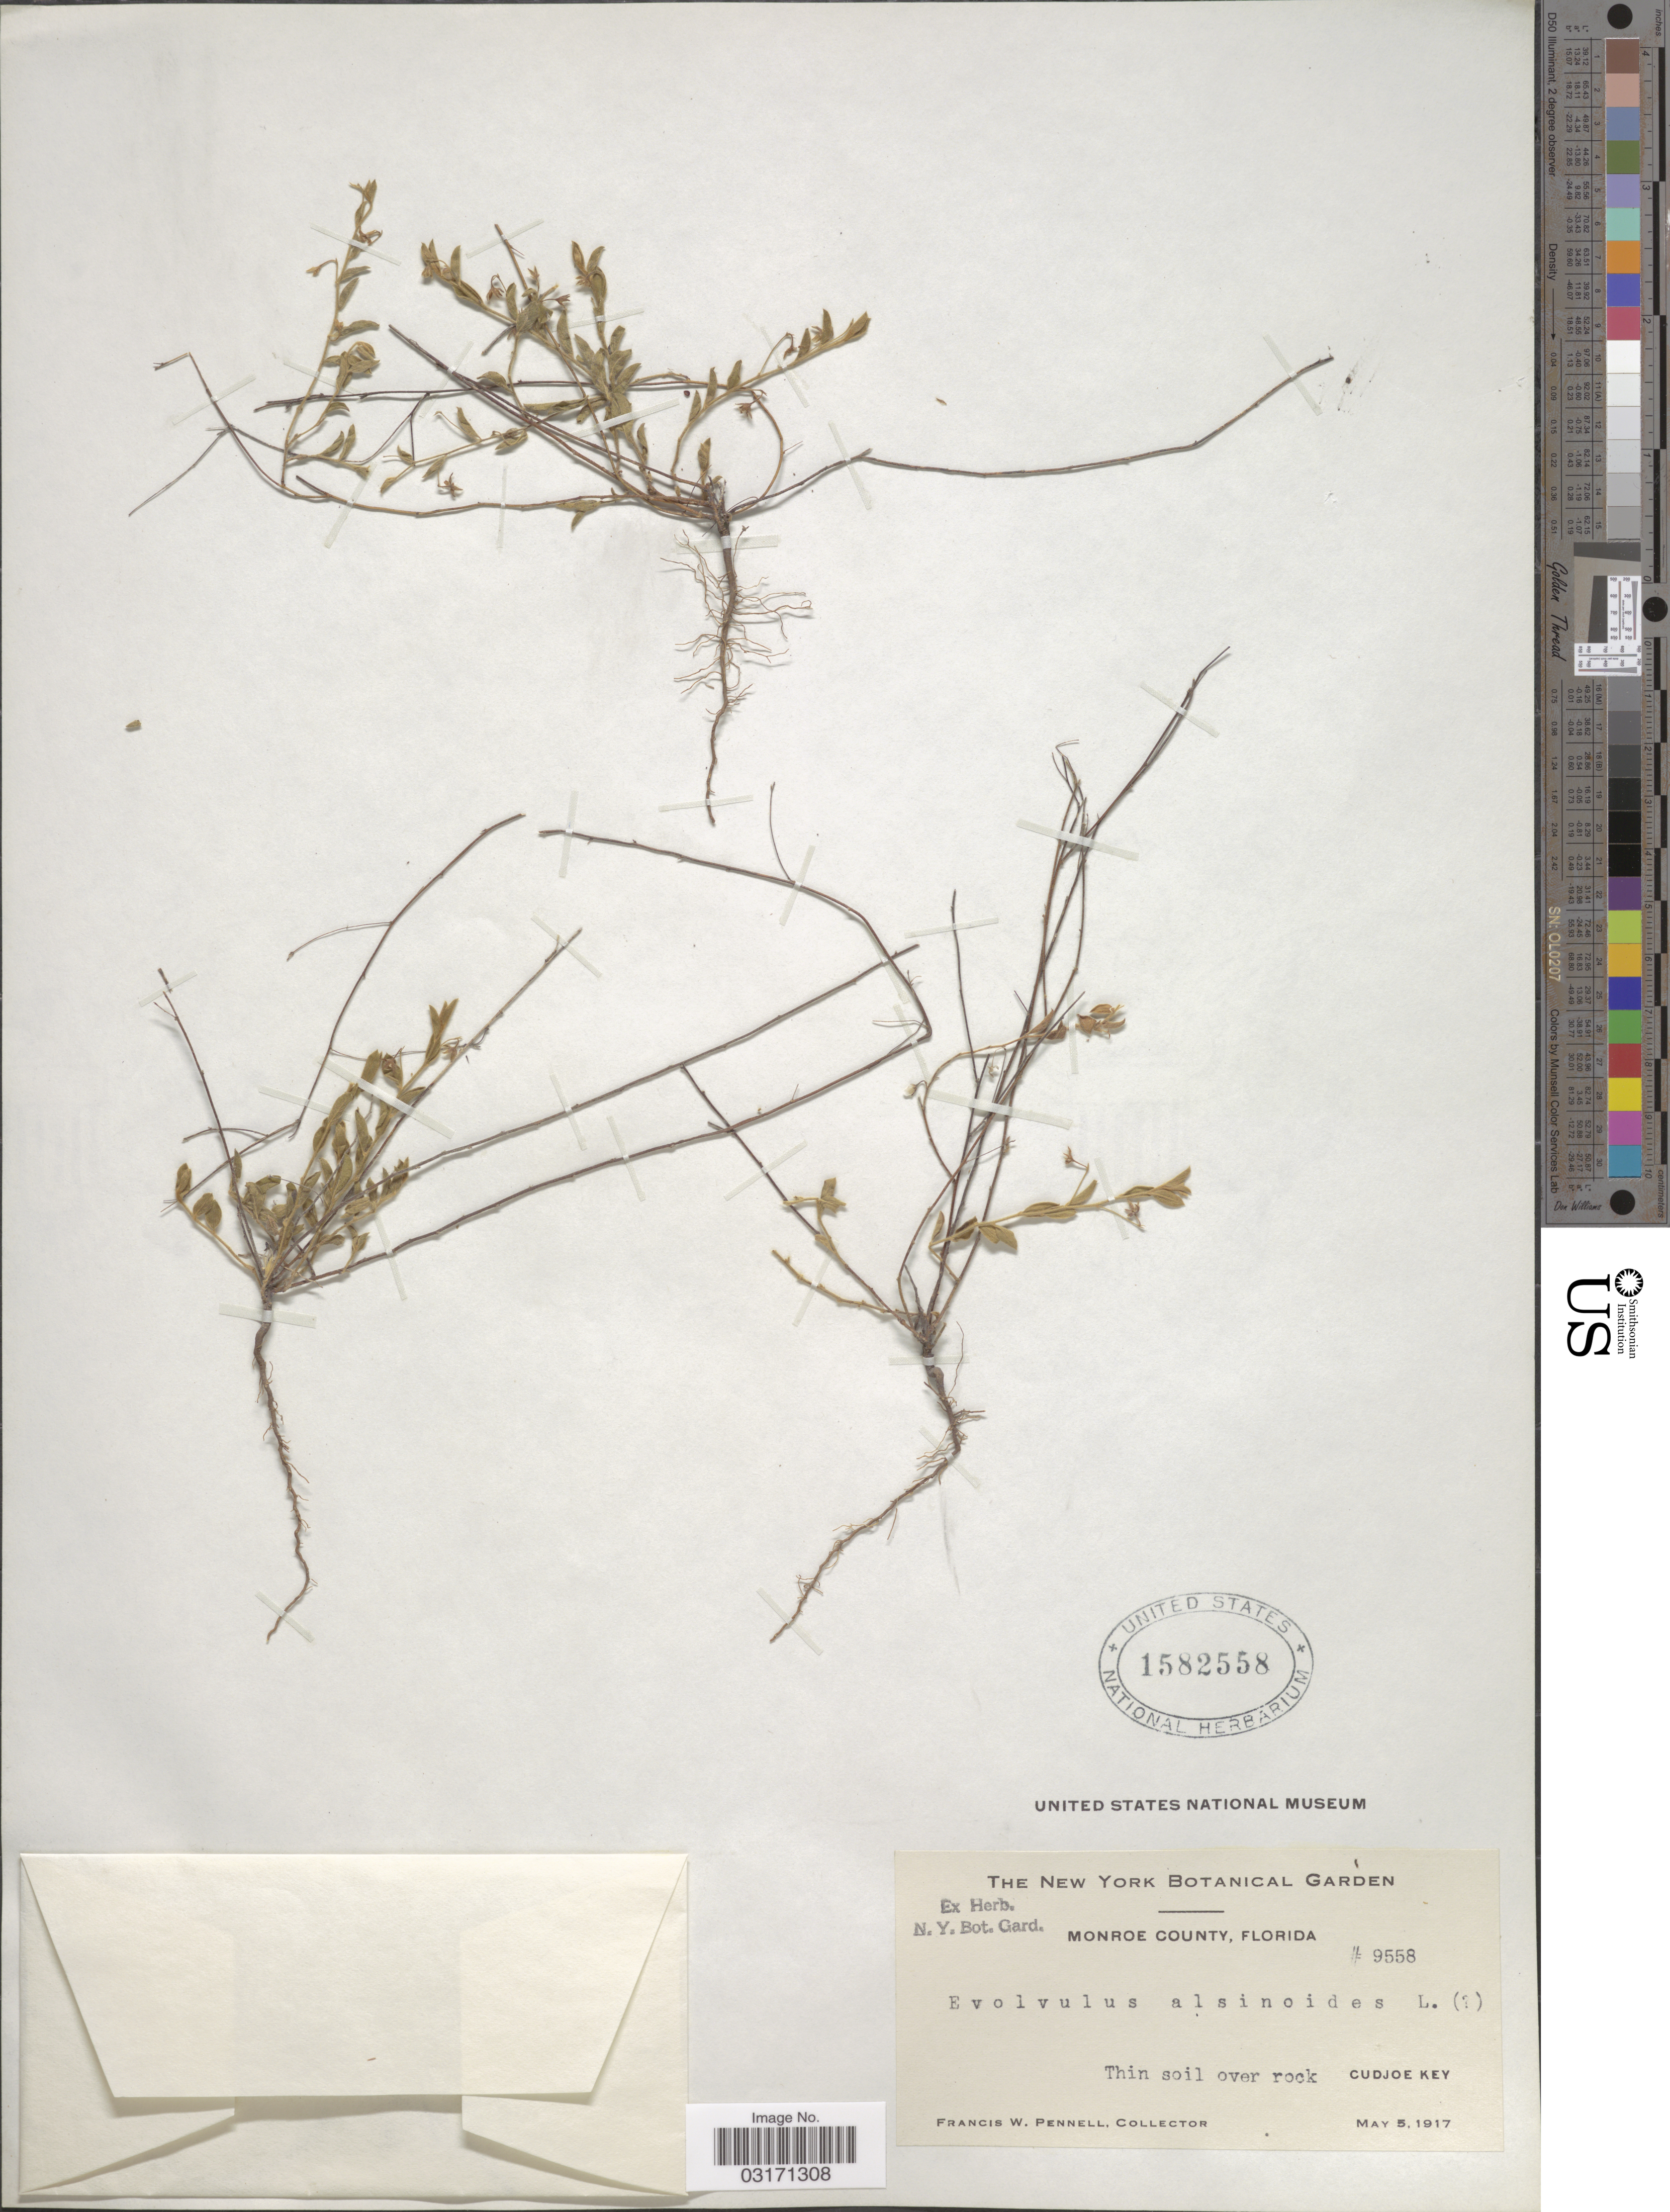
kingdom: Plantae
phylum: Tracheophyta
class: Magnoliopsida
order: Solanales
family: Convolvulaceae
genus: Evolvulus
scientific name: Evolvulus alsinoides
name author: (L.) L.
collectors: F. W. Pennell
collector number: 9558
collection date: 1917-05-05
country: United States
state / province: Florida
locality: Monroe County. Cudjoe Key.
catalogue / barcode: US 1582558